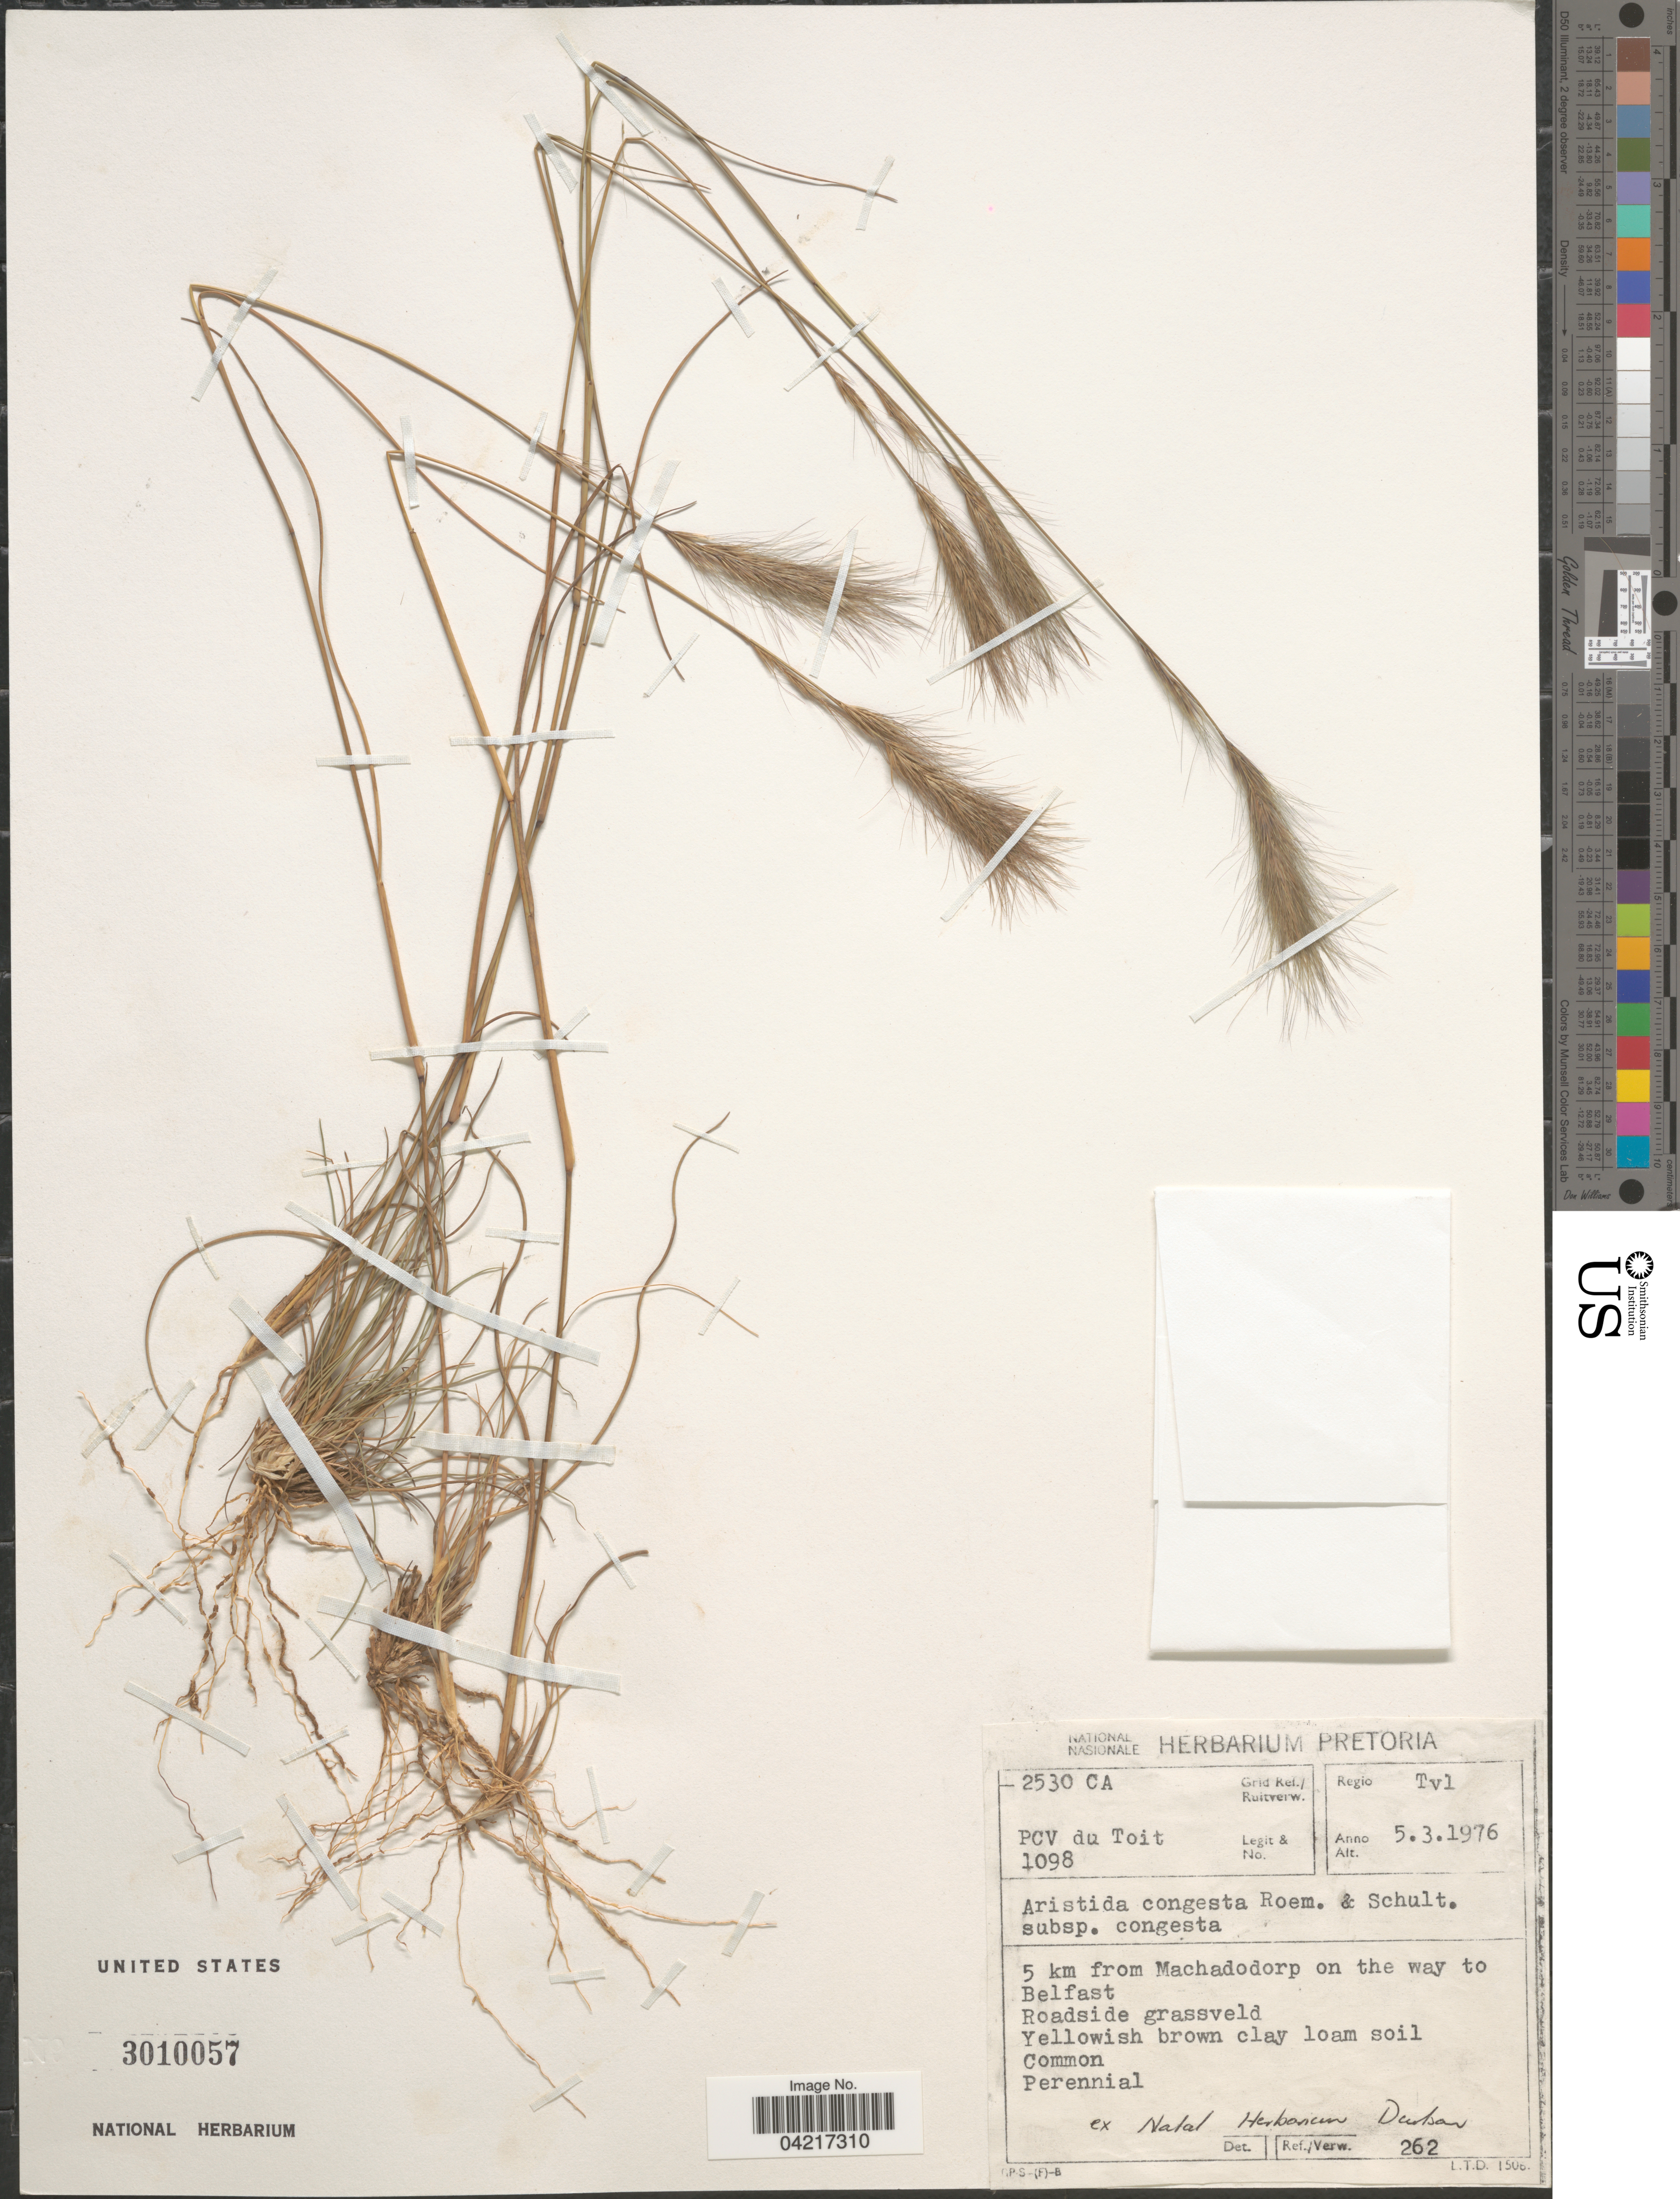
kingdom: Plantae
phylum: Tracheophyta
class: Liliopsida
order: Poales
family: Poaceae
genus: Aristida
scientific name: Aristida congesta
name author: Roem. & Schult.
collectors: P. Du Toit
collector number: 1098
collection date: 1976-03-05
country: South Africa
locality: Grid Ref./ Ruitverw. 2530 CA. Regio Tvl. 5 km from Machadodorp on the way to Belfast. Roadside grassveld.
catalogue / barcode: US 3010057